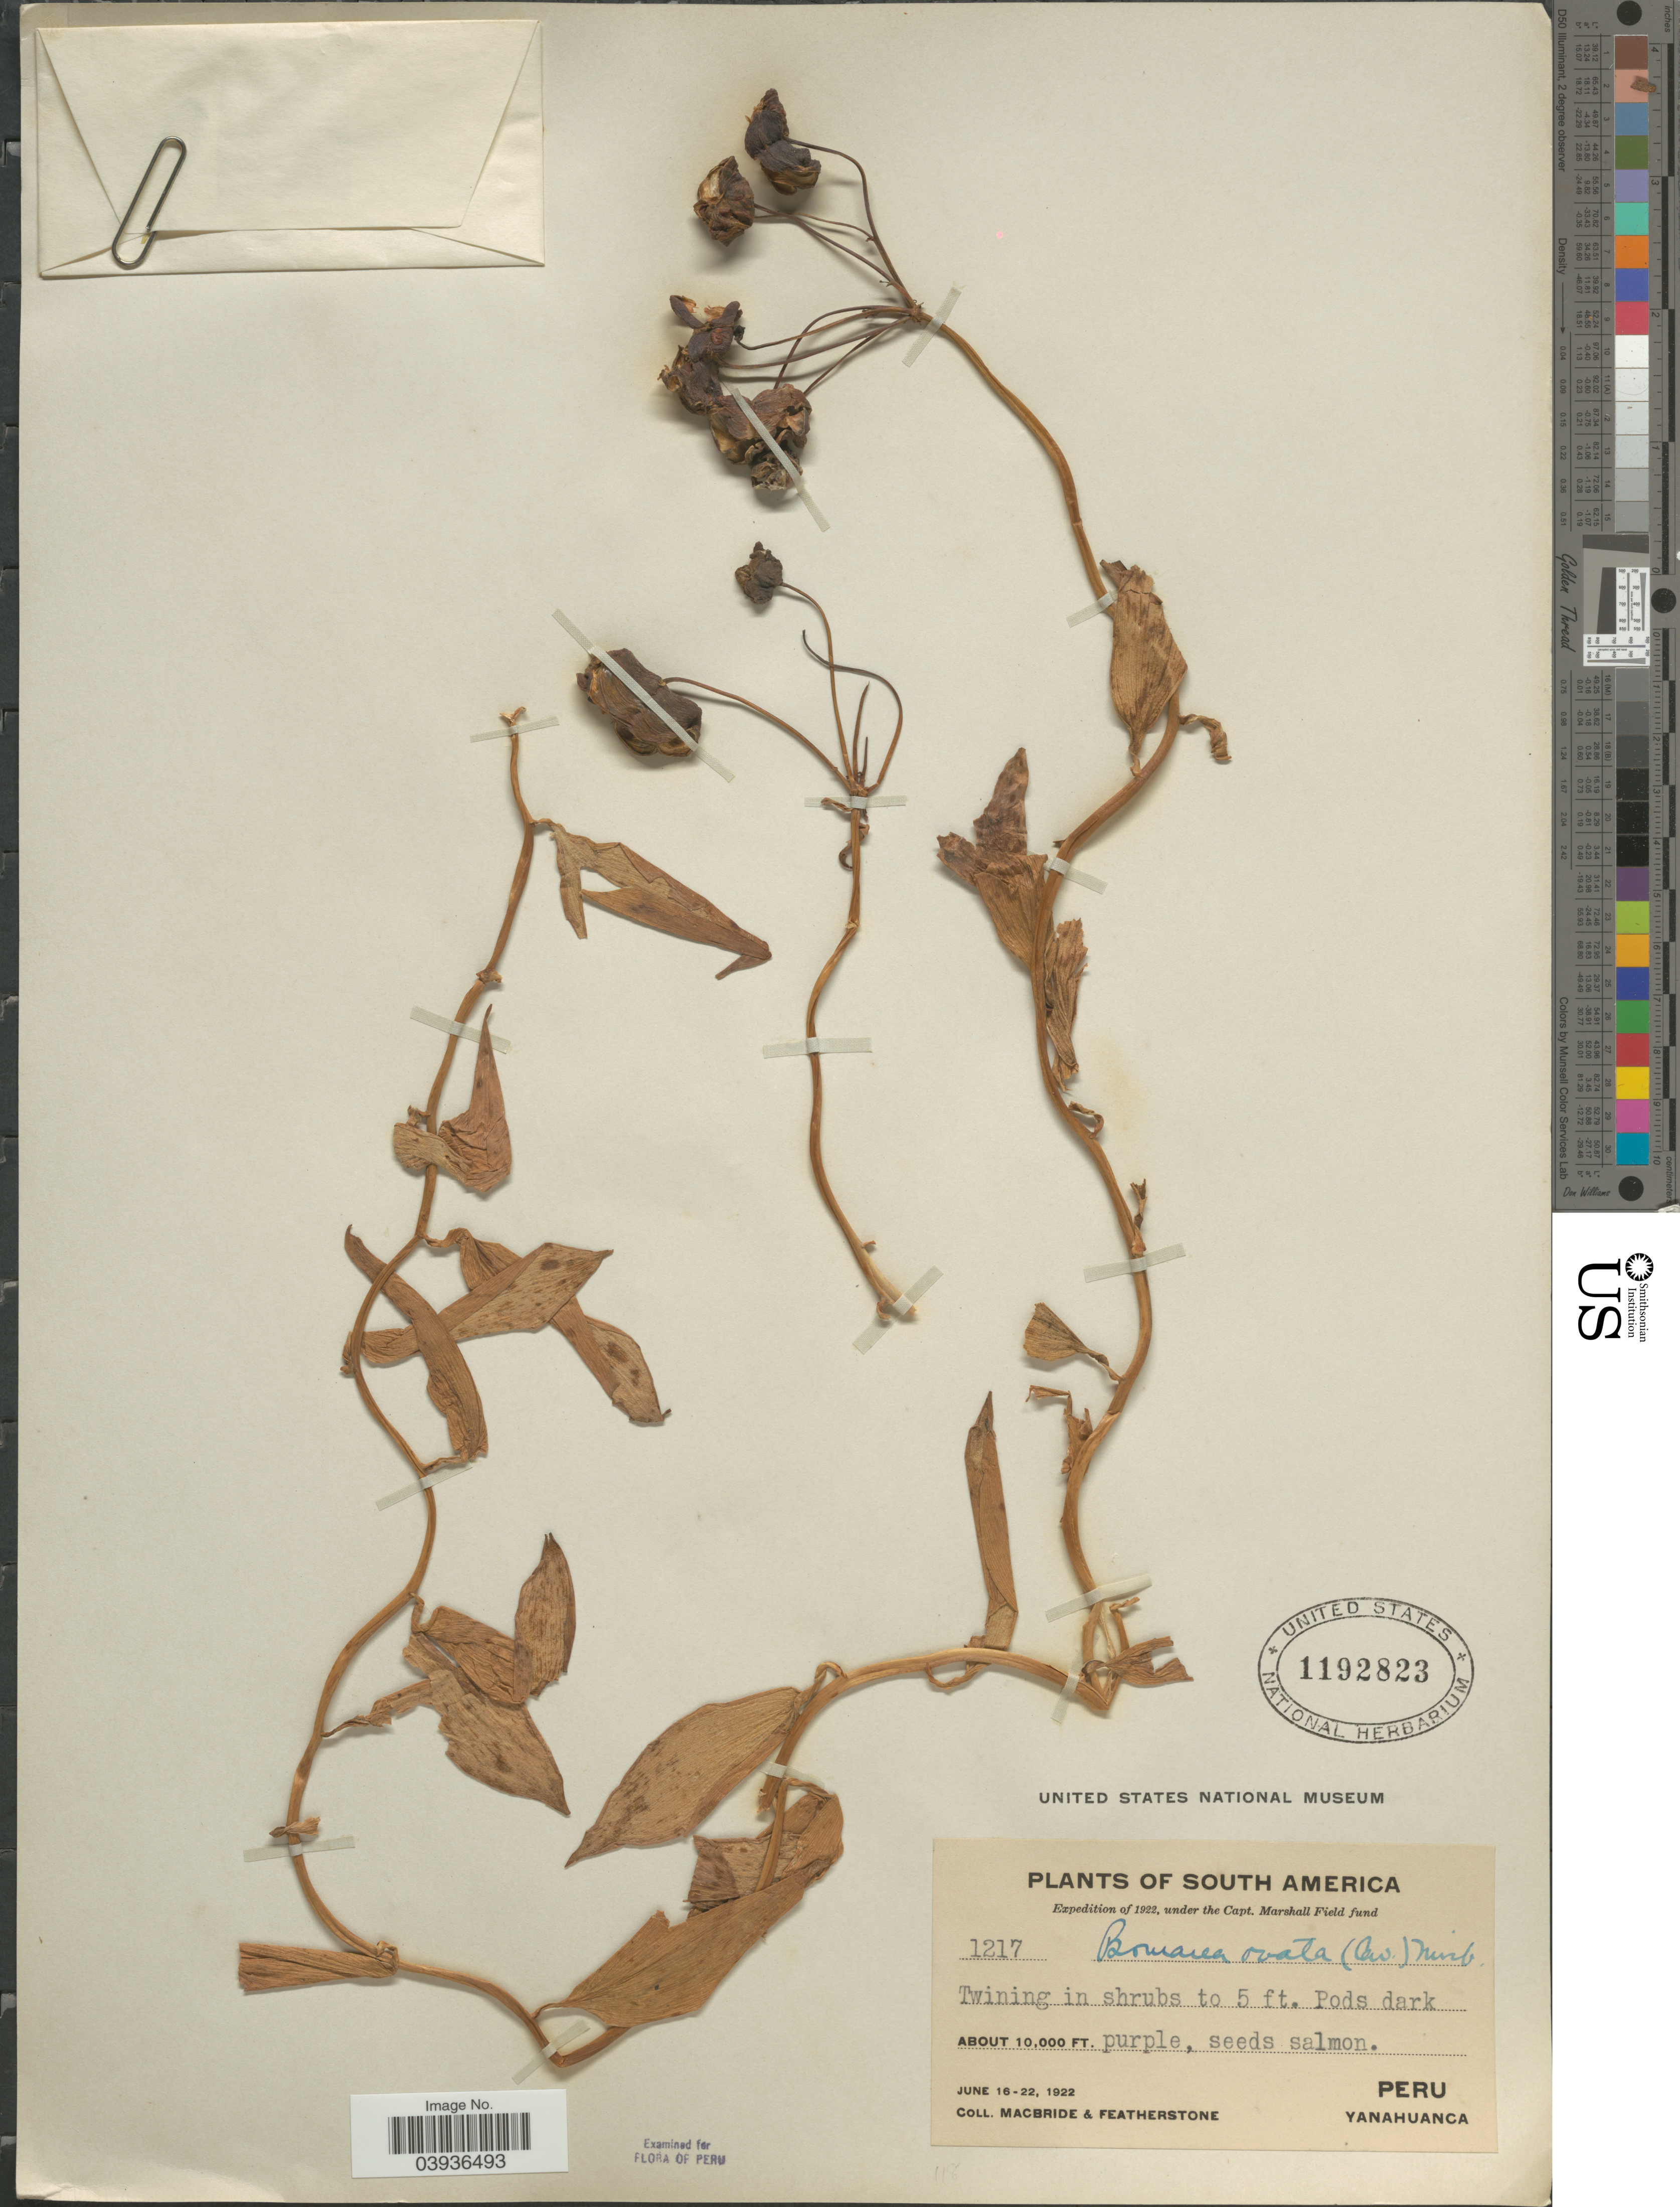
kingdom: Plantae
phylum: Tracheophyta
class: Liliopsida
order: Liliales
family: Alstroemeriaceae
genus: Bomarea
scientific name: Bomarea ovata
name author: (Cav.) Mirb.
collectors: Macbride, -- & -. Featherstone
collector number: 1217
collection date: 1922-06-16/1922-06-22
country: Peru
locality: Yanahuanca.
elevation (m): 3048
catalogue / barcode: US 1192823